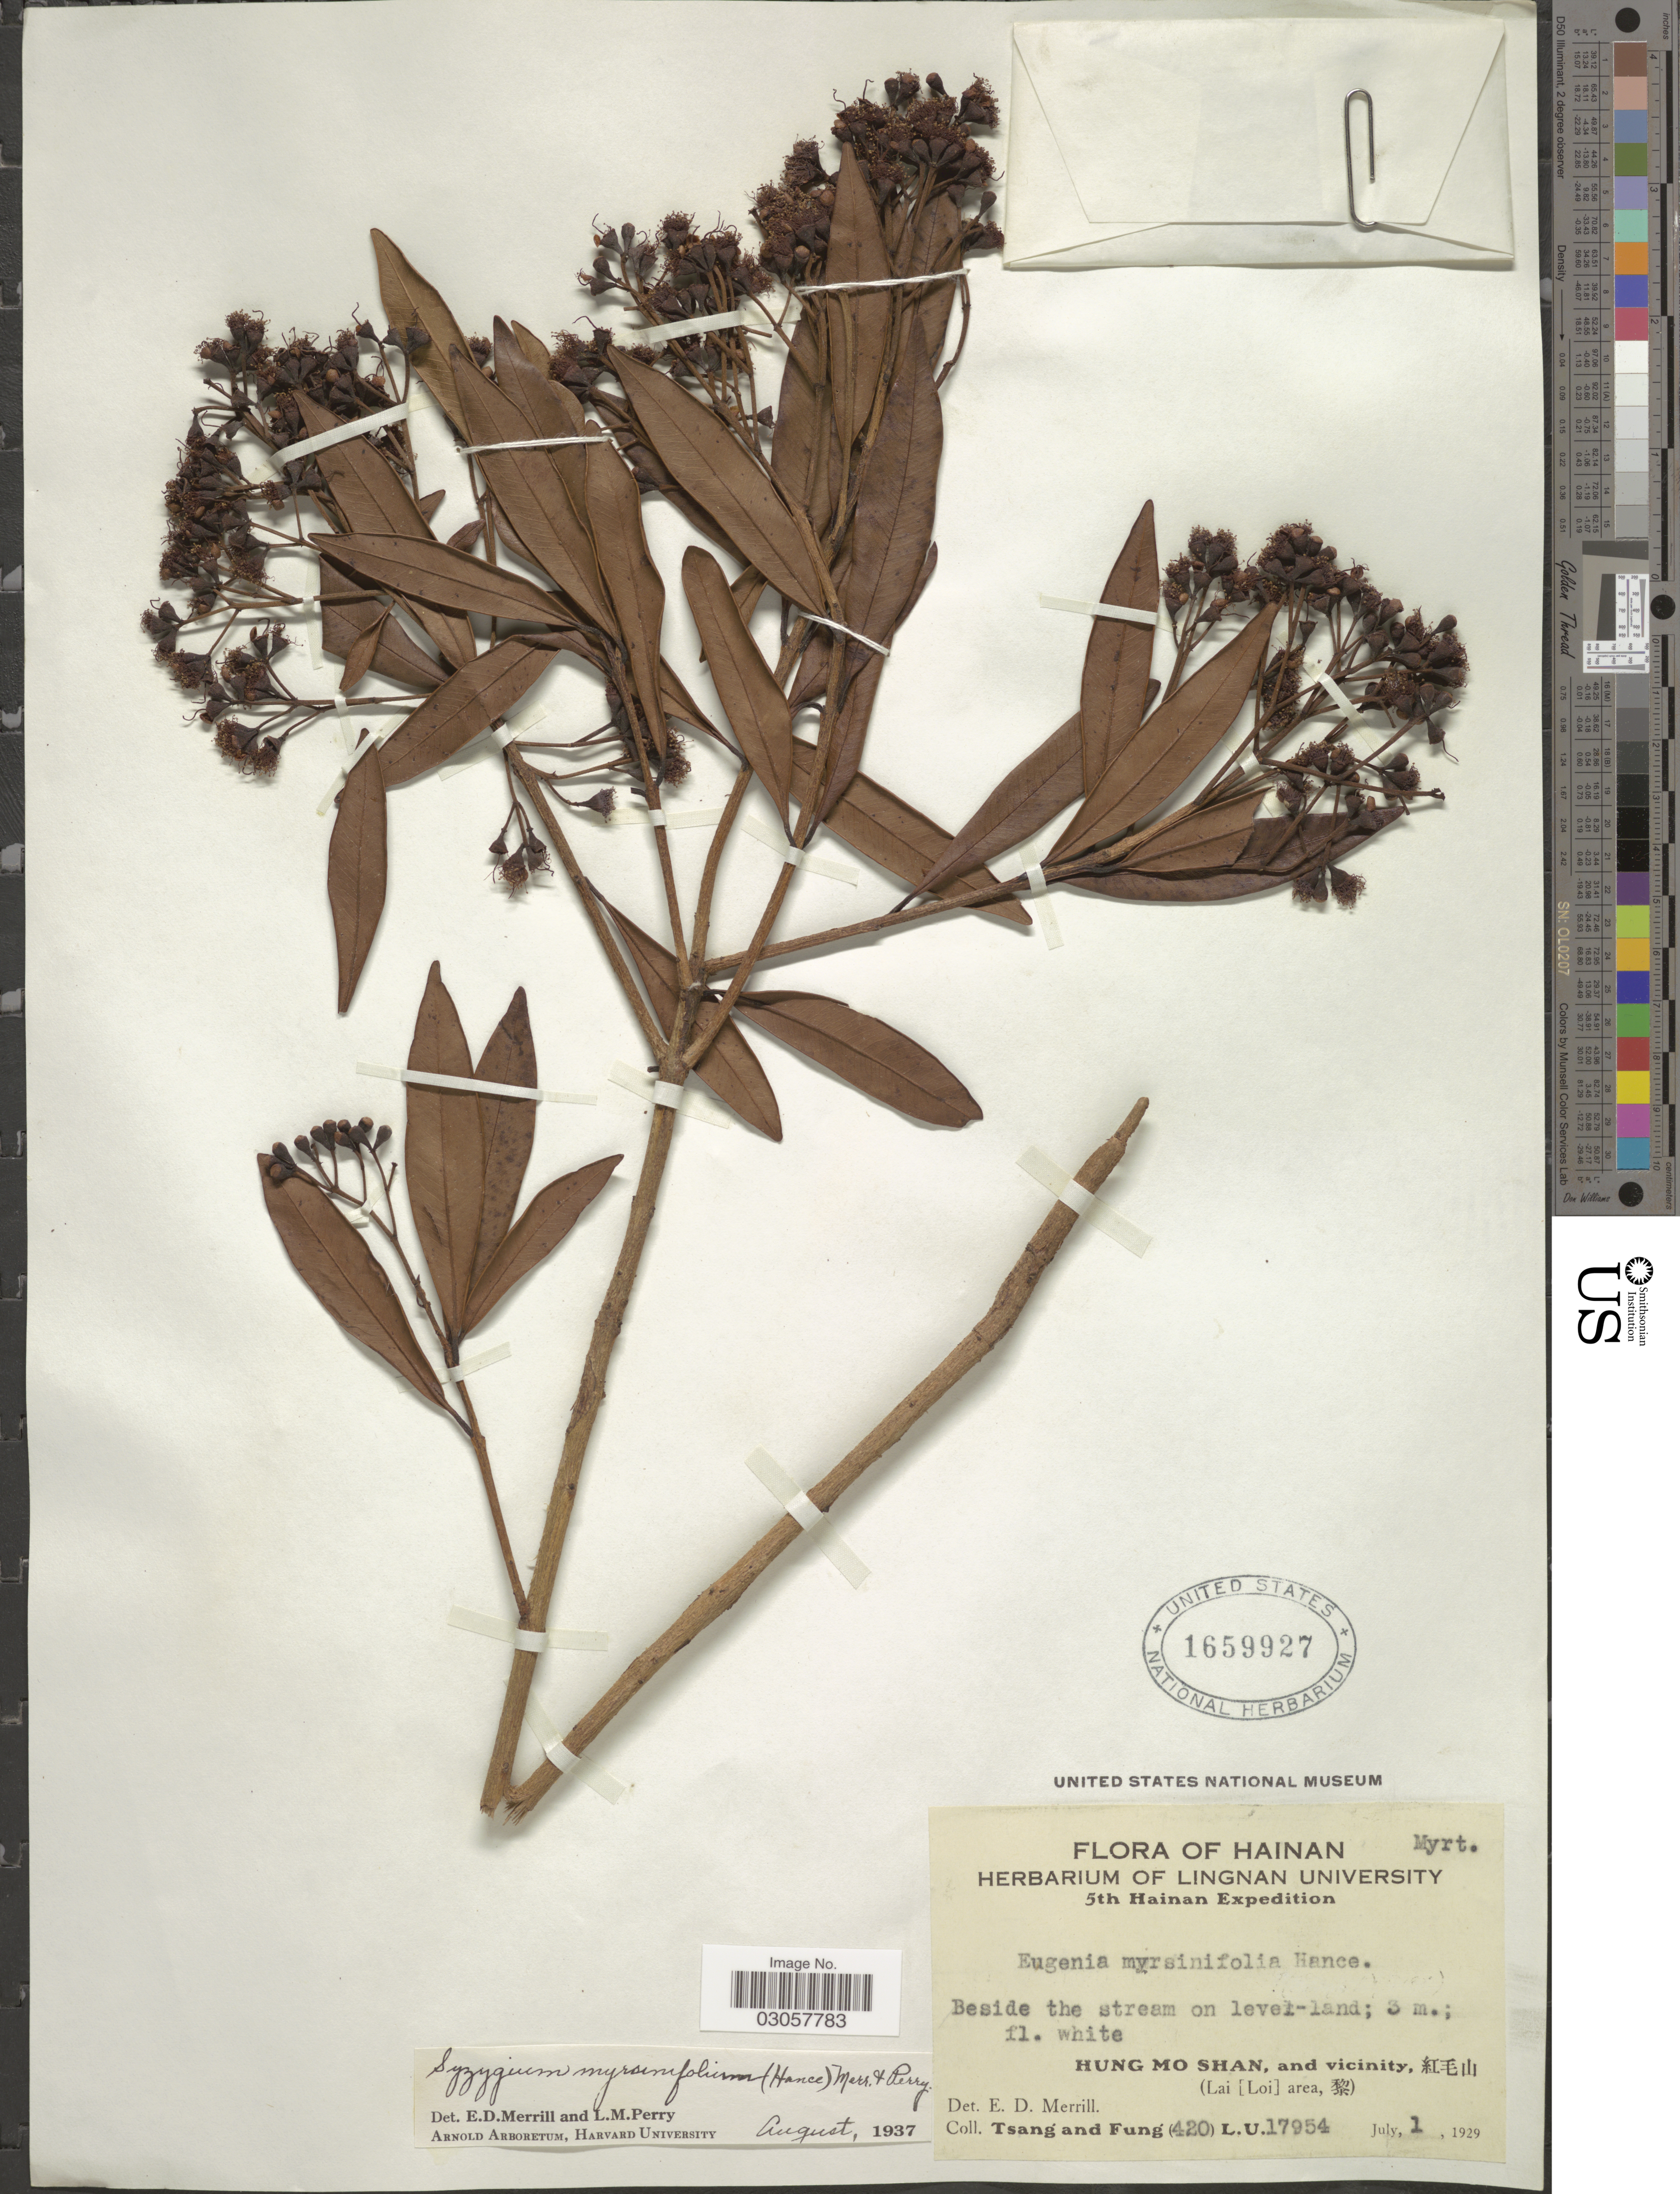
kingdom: Plantae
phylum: Tracheophyta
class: Magnoliopsida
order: Myrtales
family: Myrtaceae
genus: Syzygium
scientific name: Syzygium myrsinifolium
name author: (Hance) Merr. & L.M. Perry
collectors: -- Tsang & Fung, --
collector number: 420/L.U.17954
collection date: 1929-07-01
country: China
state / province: Hainan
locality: Hung Mo Shan, and vicinity, (Lai [Loi] area).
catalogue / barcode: US 1659927